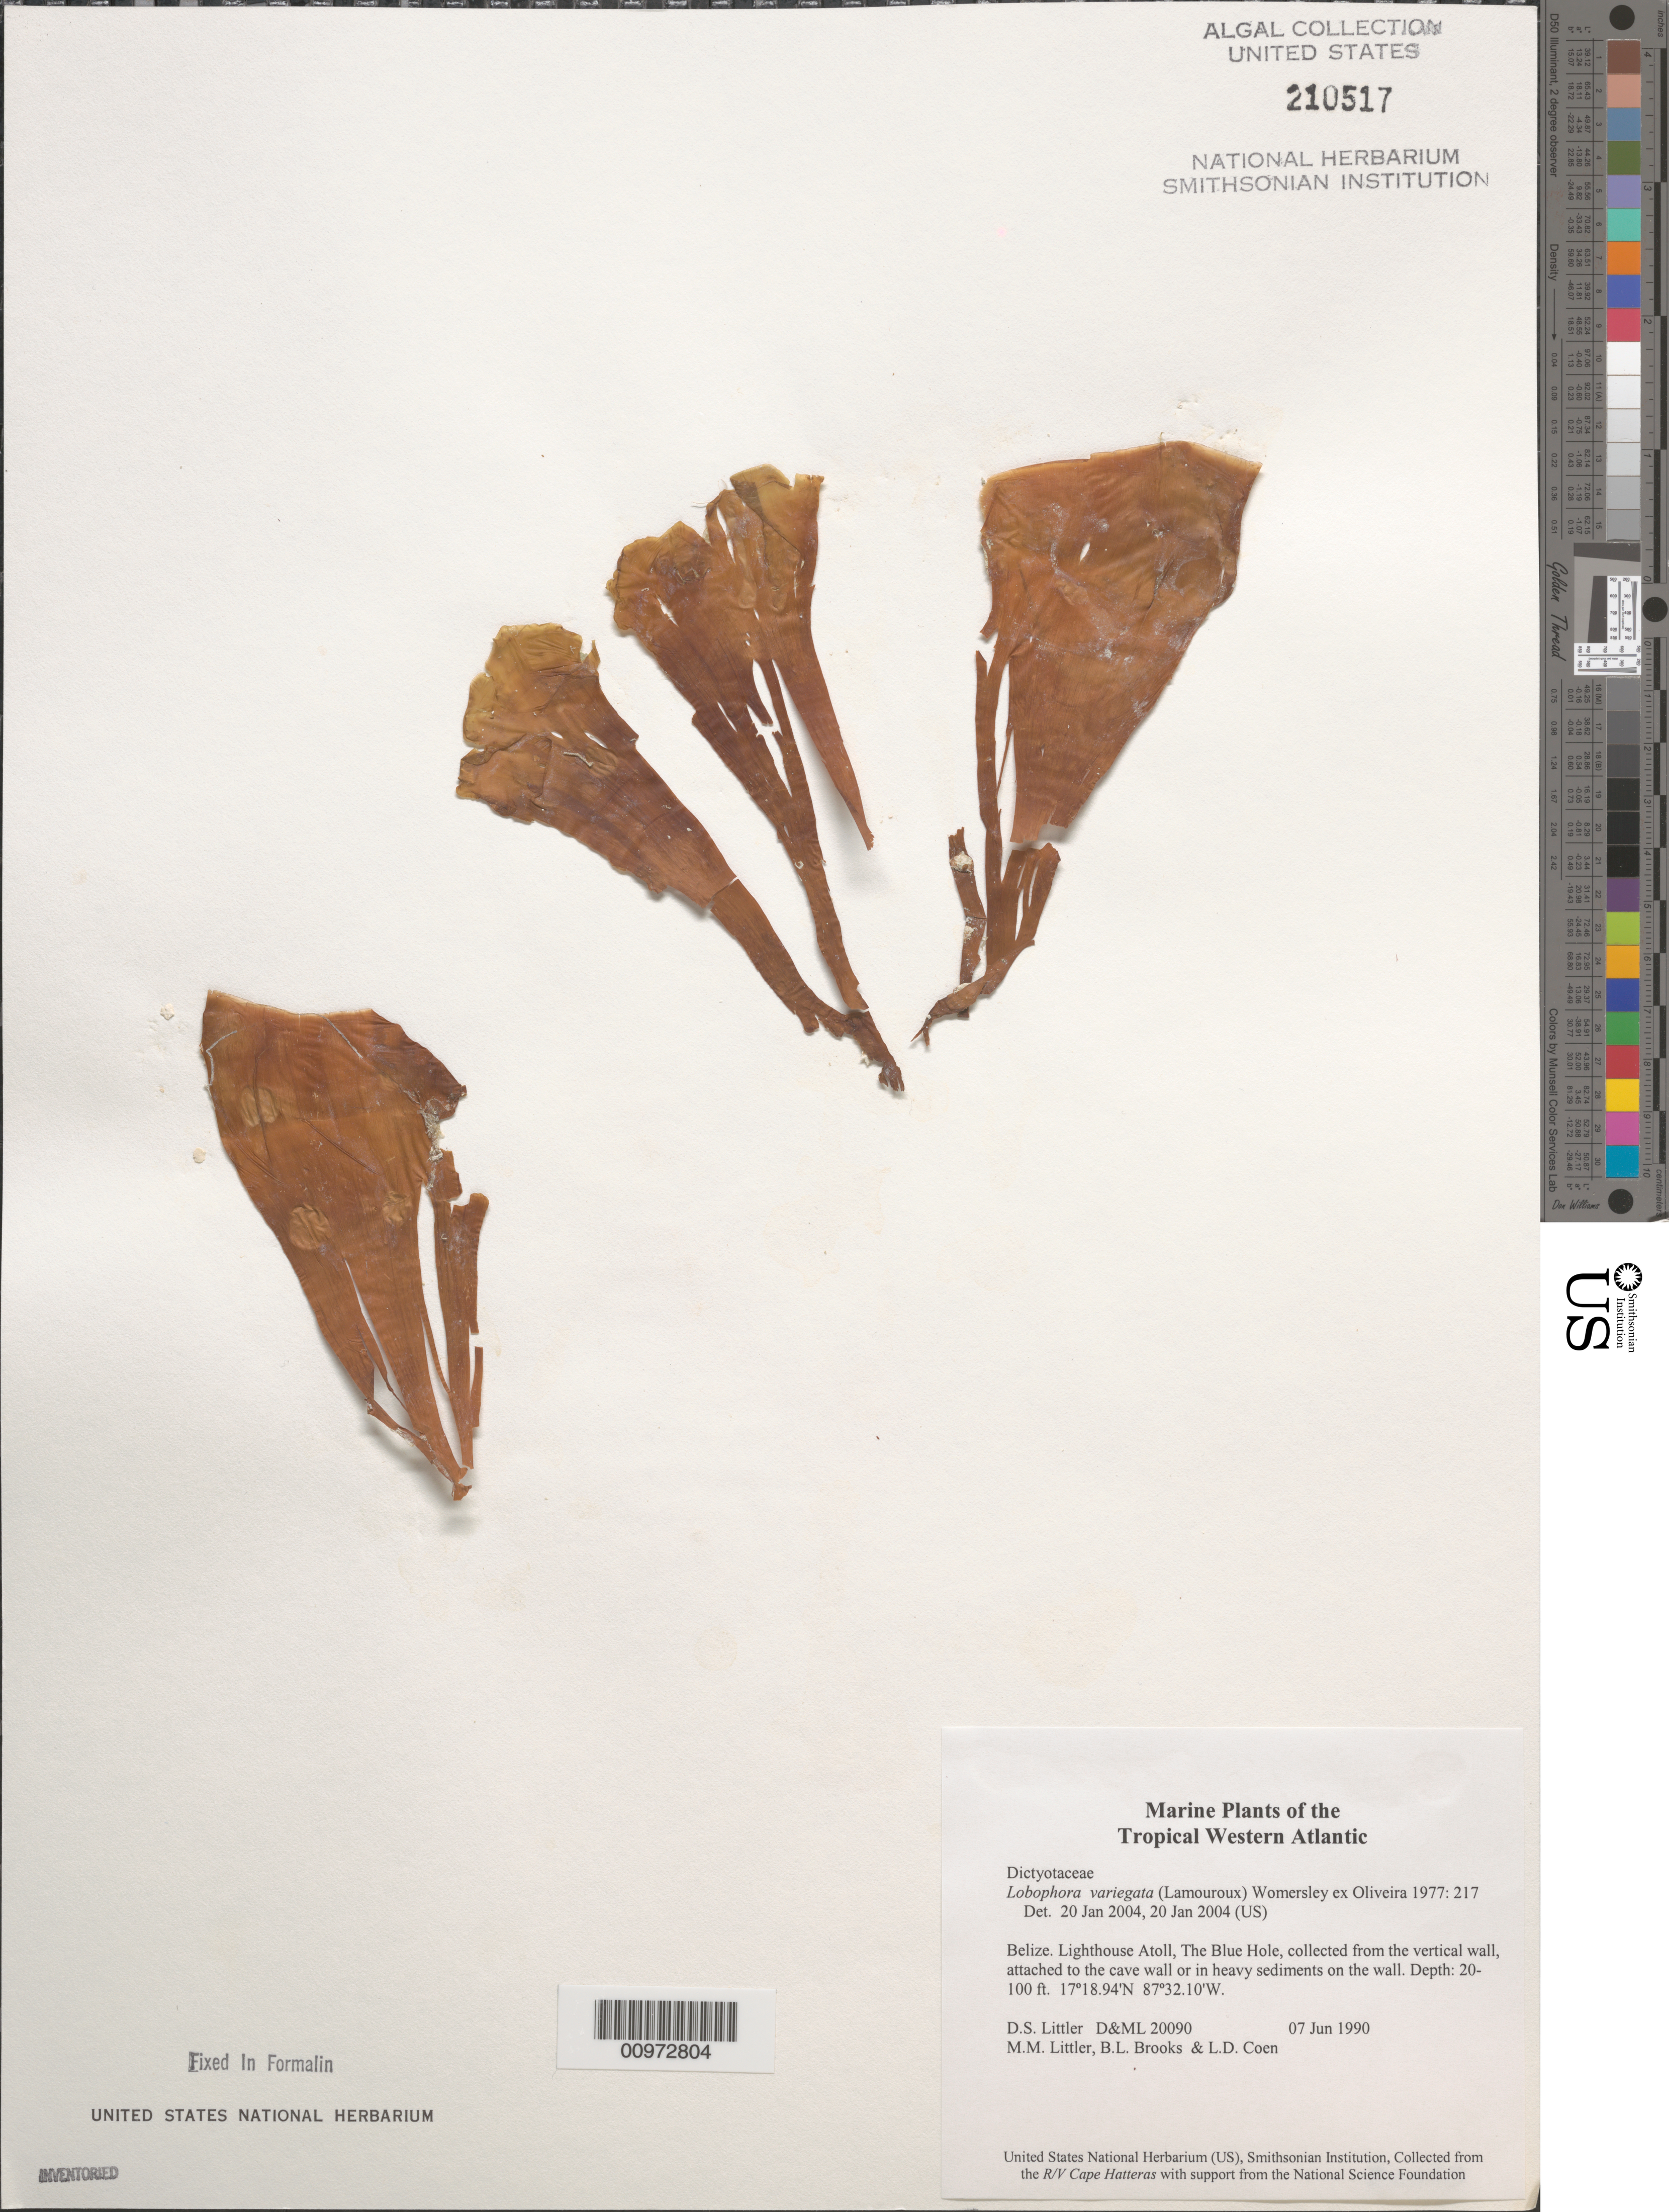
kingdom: Chromista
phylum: Ochrophyta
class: Phaeophyceae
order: Dictyotales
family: Dictyotaceae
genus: Lobophora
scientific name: Lobophora variegata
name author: (J.V.Lamouroux) Womersley & E.C. Oliveira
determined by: Brooks, B. L., (BOT), Smithsonian Institution - National Museum of Natural History (UNITED STATES)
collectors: D. S. Littler, M. M. Littler, B. Brooks & L. Coen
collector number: D&ML 20090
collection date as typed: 07 Jun 1990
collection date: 1990-06-07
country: Belize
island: Lighthouse Reef Atoll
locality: The Blue Hole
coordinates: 17 18.94'N, 87 32.10'W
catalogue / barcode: US 210517